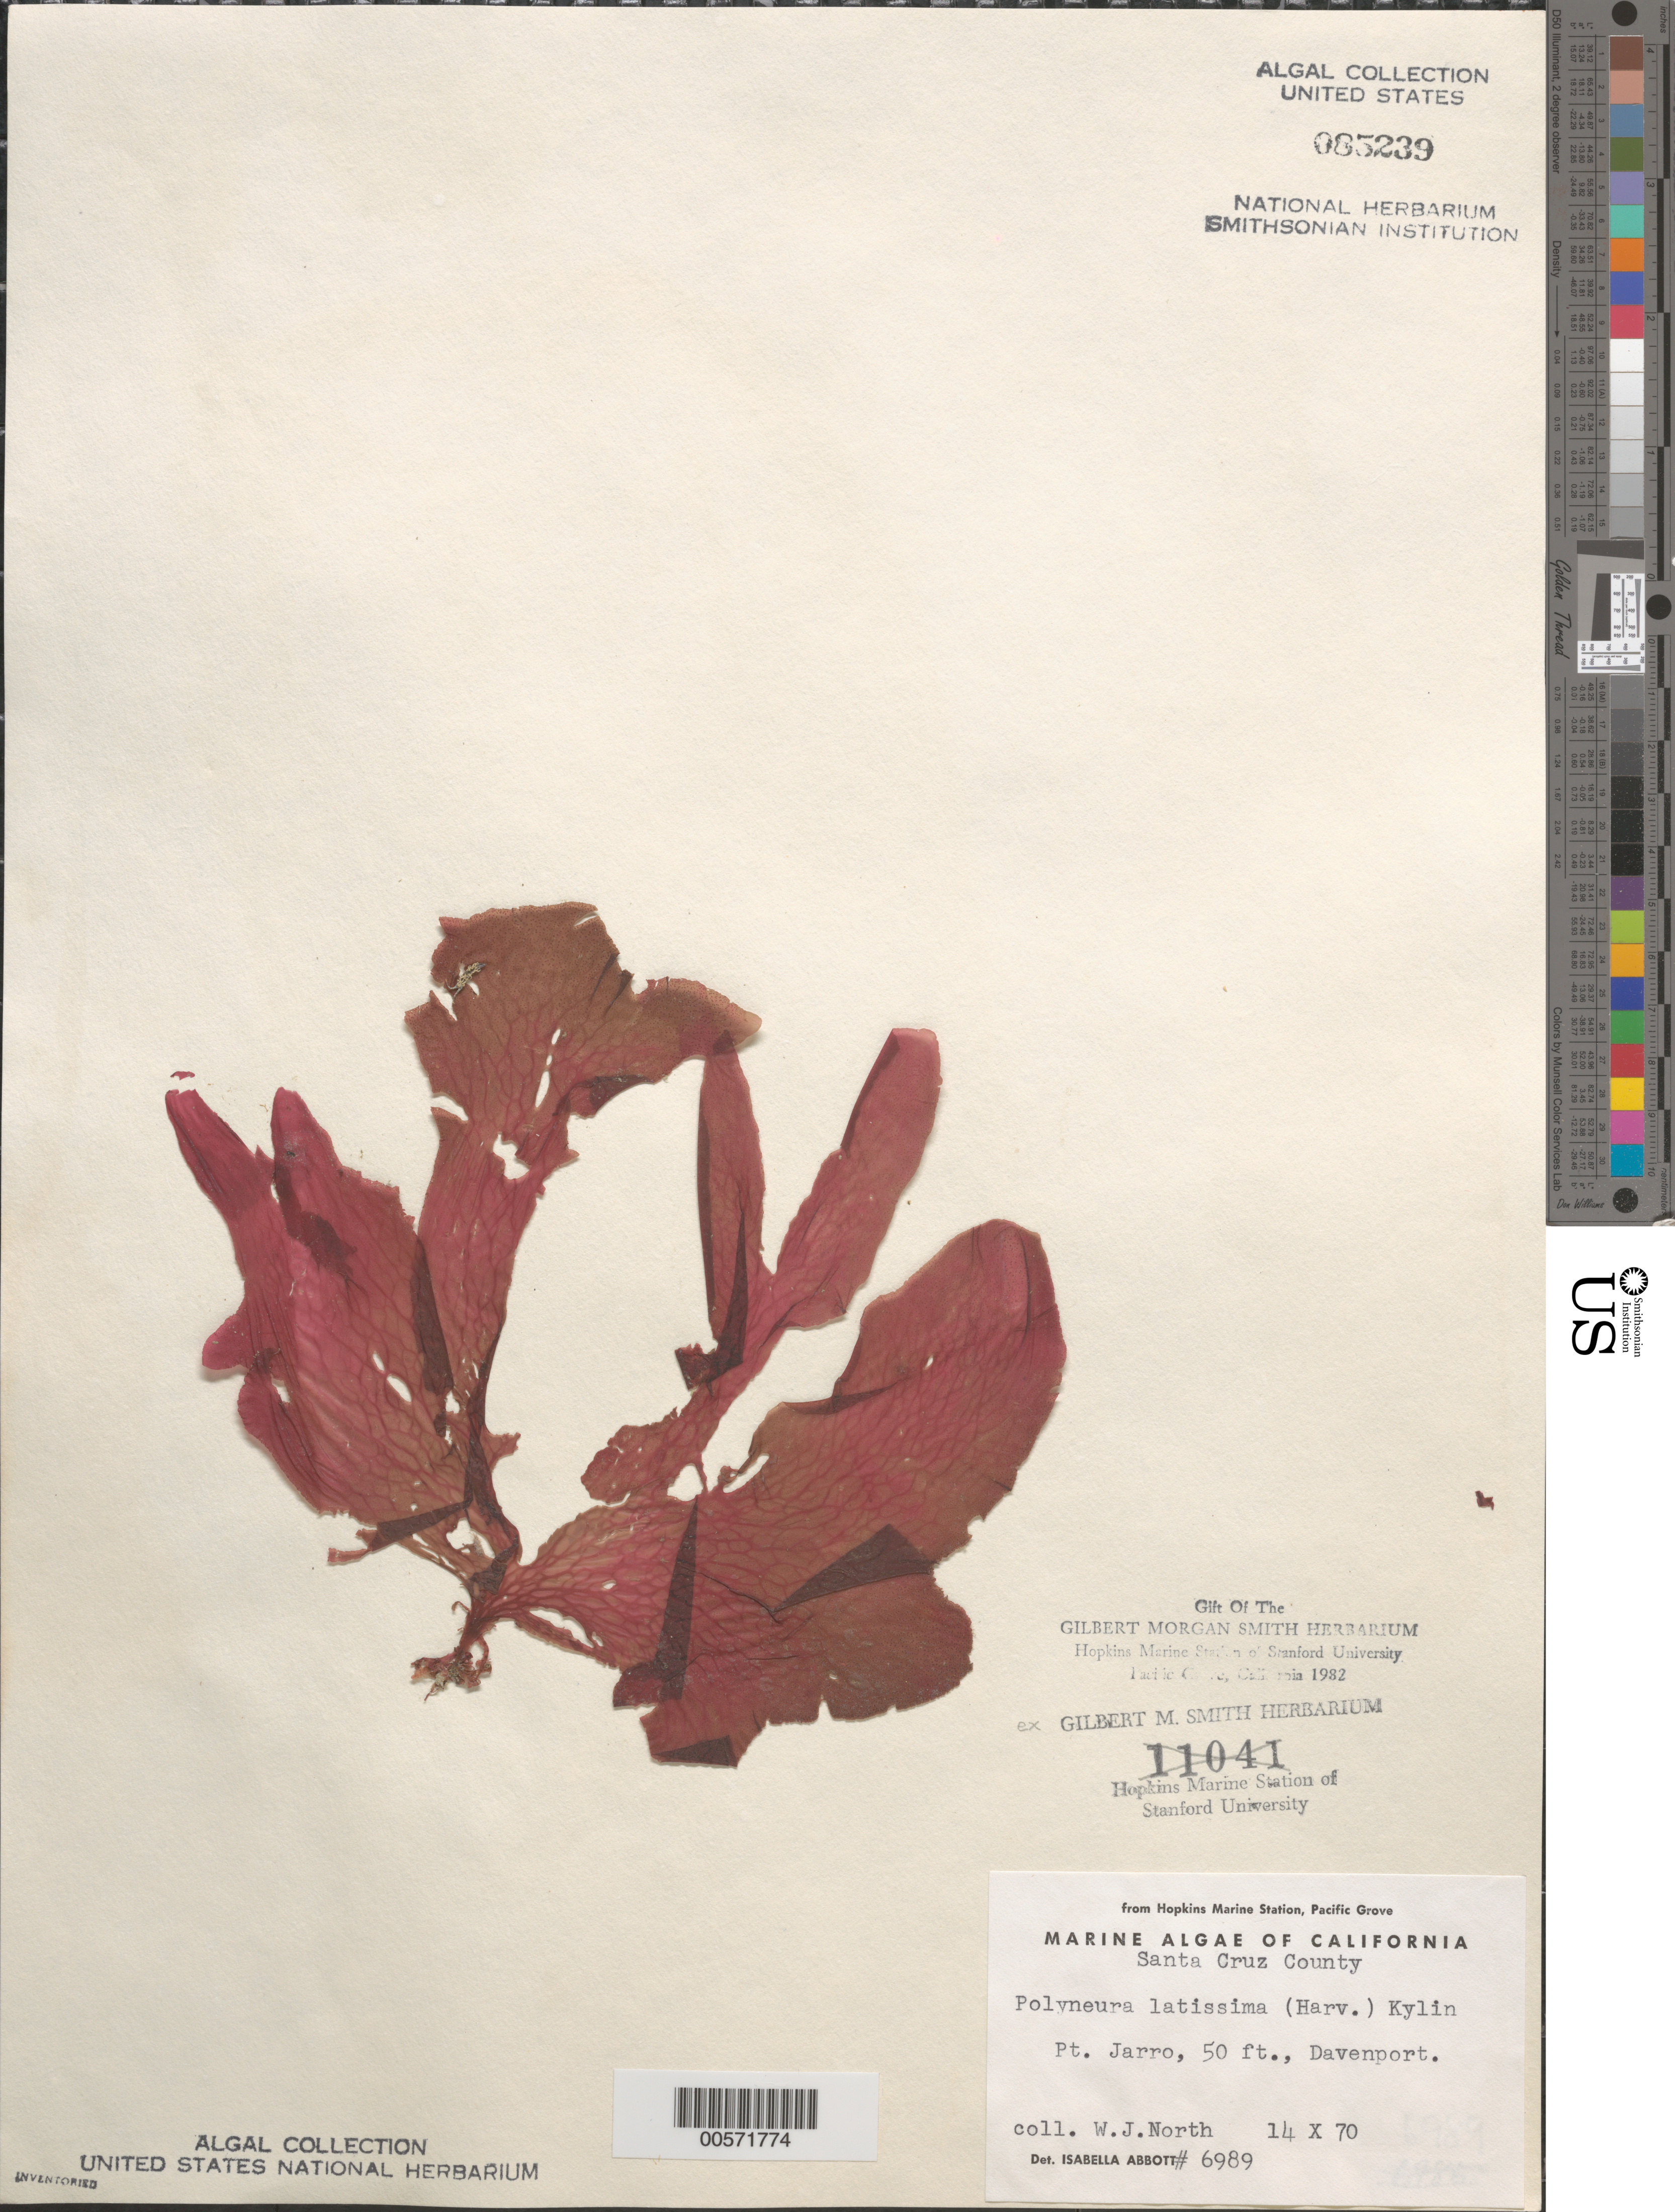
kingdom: Plantae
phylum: Rhodophyta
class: Florideophyceae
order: Ceramiales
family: Delesseriaceae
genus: Polyneura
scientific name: Polyneura latissima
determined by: Abbott, Isabella A.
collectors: W. North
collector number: IAA 6989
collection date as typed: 14 Oct 1970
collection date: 1970-10-14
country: United States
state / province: California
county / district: Santa Cruz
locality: El Jarro Point (Pt. Jarro), Davenport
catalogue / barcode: US 85239